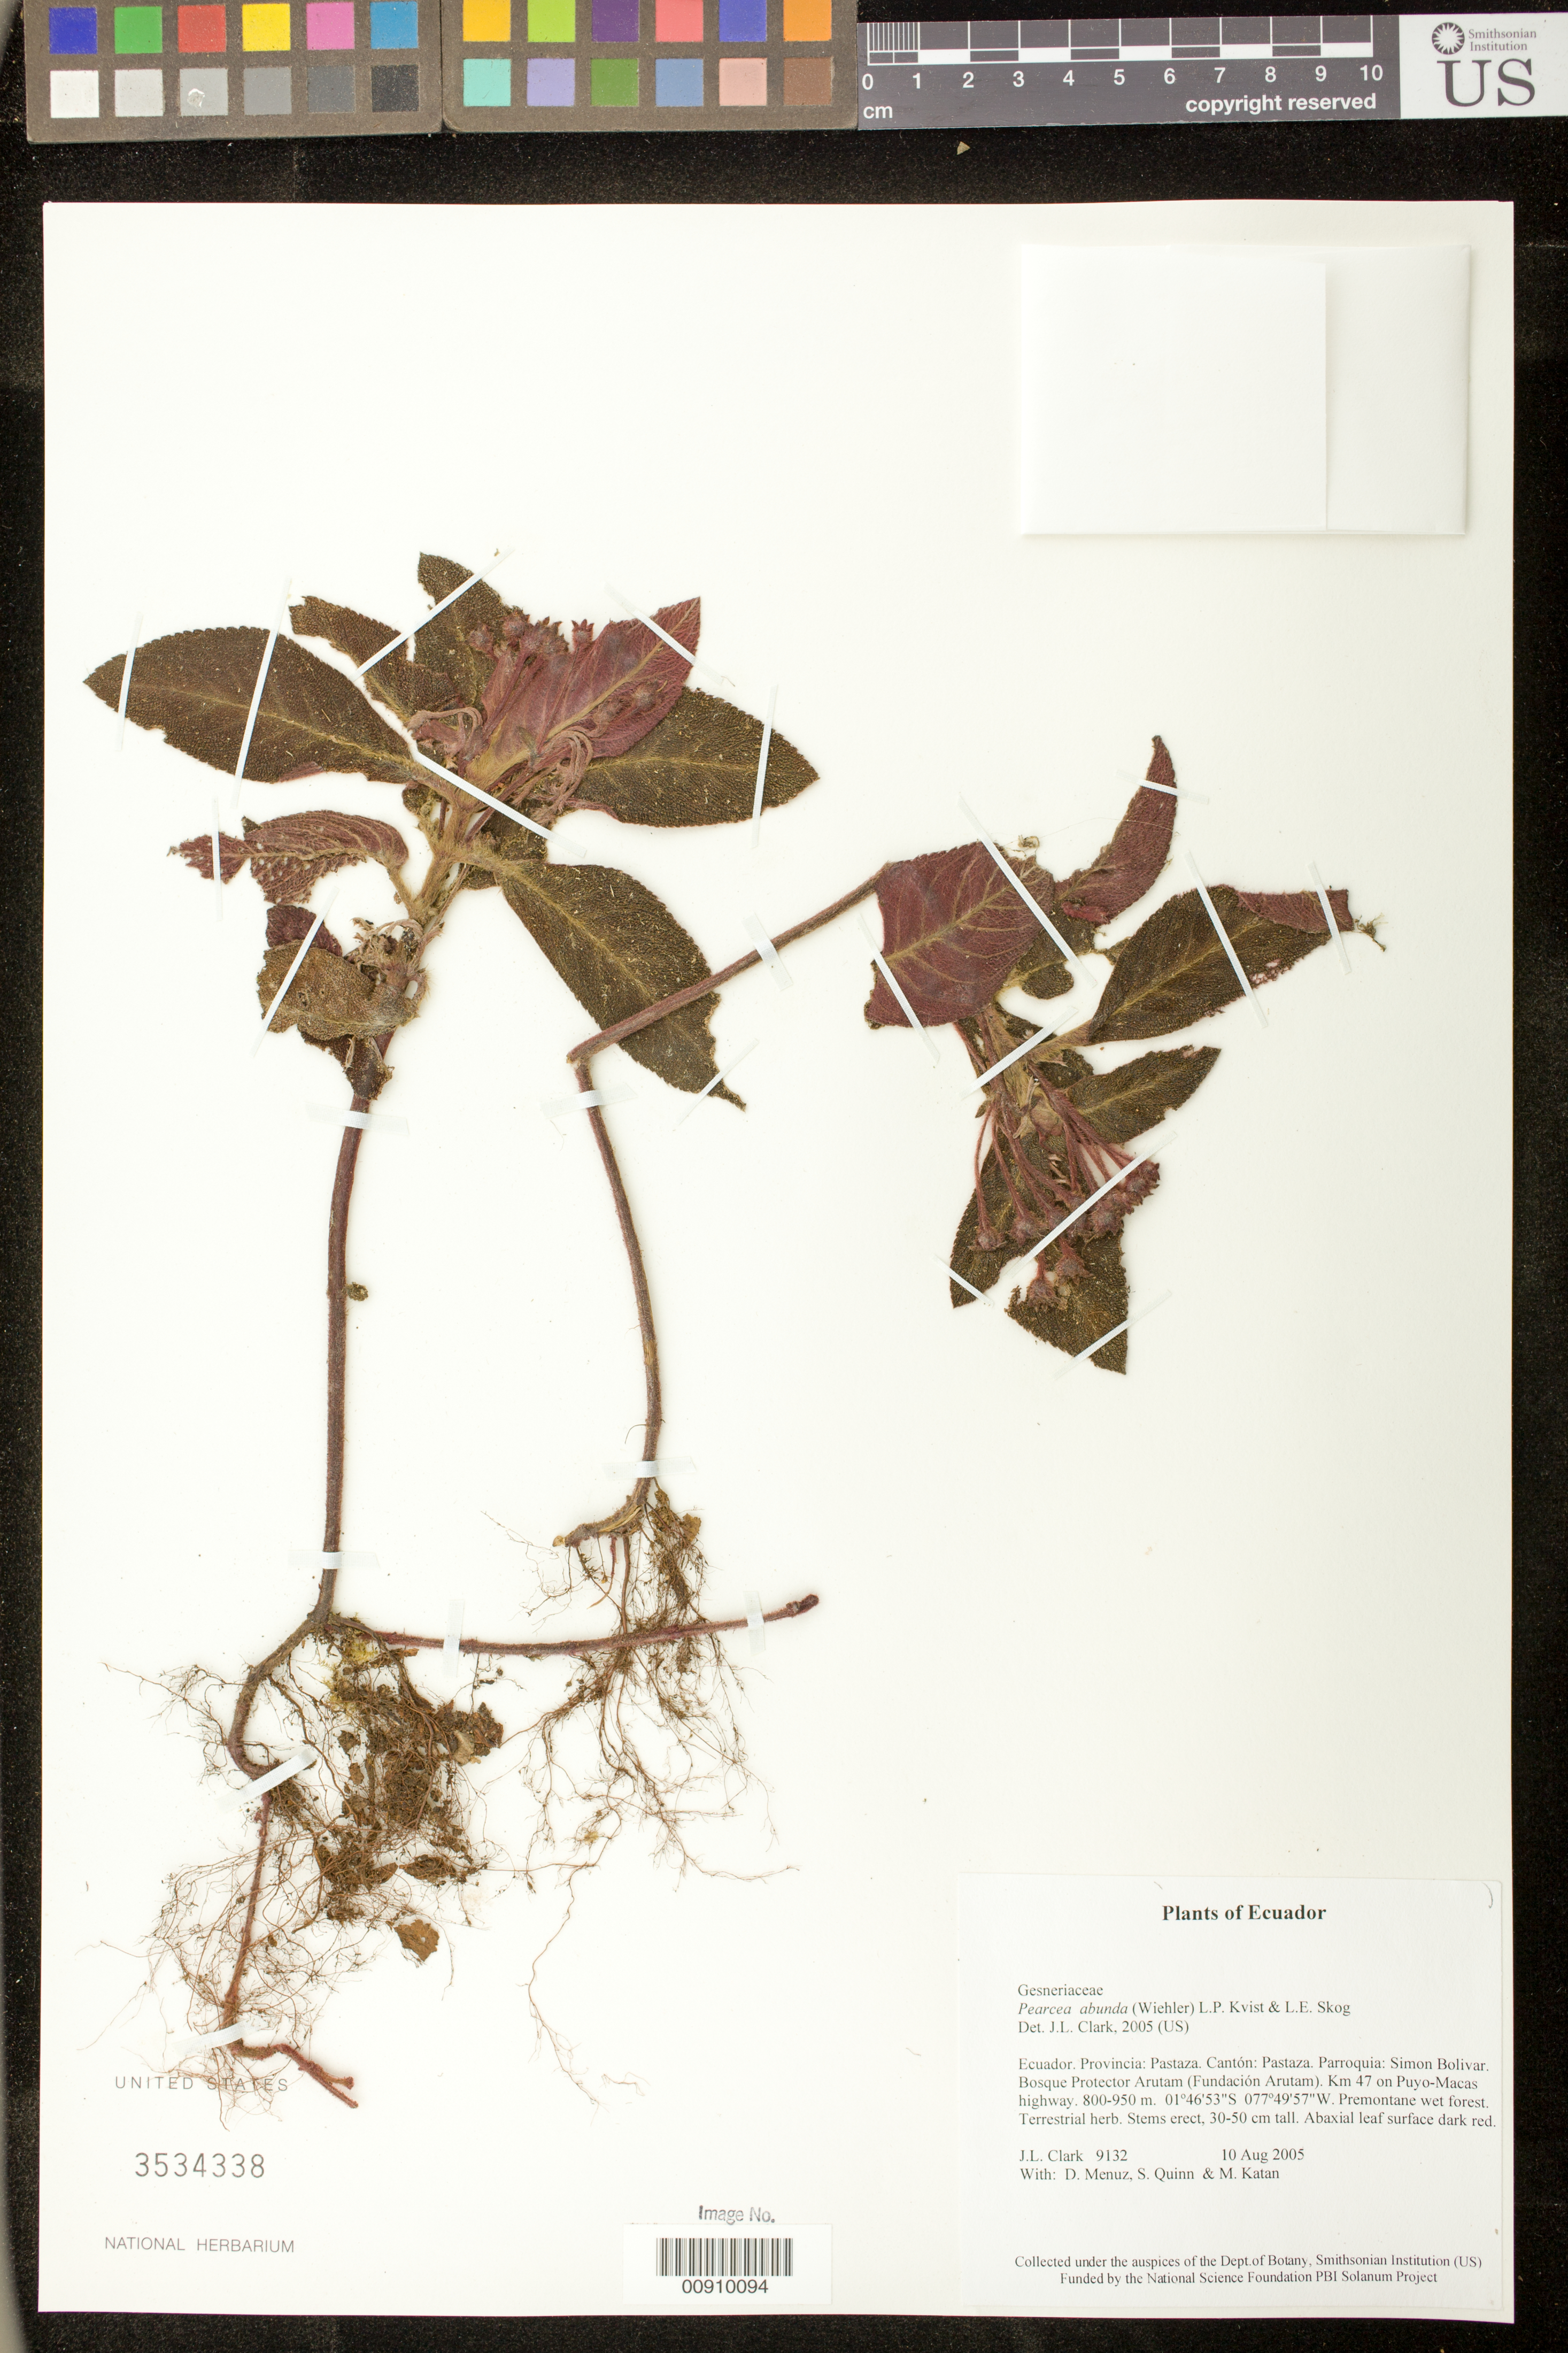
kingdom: Plantae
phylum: Tracheophyta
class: Magnoliopsida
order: Lamiales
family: Gesneriaceae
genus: Pearcea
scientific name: Pearcea abunda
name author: (Wiehler) L.P. Kvist & L.E. Skog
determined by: Clark, J. L., (SEL), The Marie Selby Botanical Garden (UNITED STATES)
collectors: J. L. Clark, D. Menuz, S. Quinn & M. Katan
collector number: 9132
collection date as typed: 10 Aug 2005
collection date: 2005-08-10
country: Ecuador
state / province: Pastaza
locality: Pastaza. Parroquia: Simon Bolivar. Bosque Protector Arutam (Fundación Arutam). Km 47 on Puyo-Macas highway.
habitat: Premontane wet forest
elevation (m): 800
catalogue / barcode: US 3534338